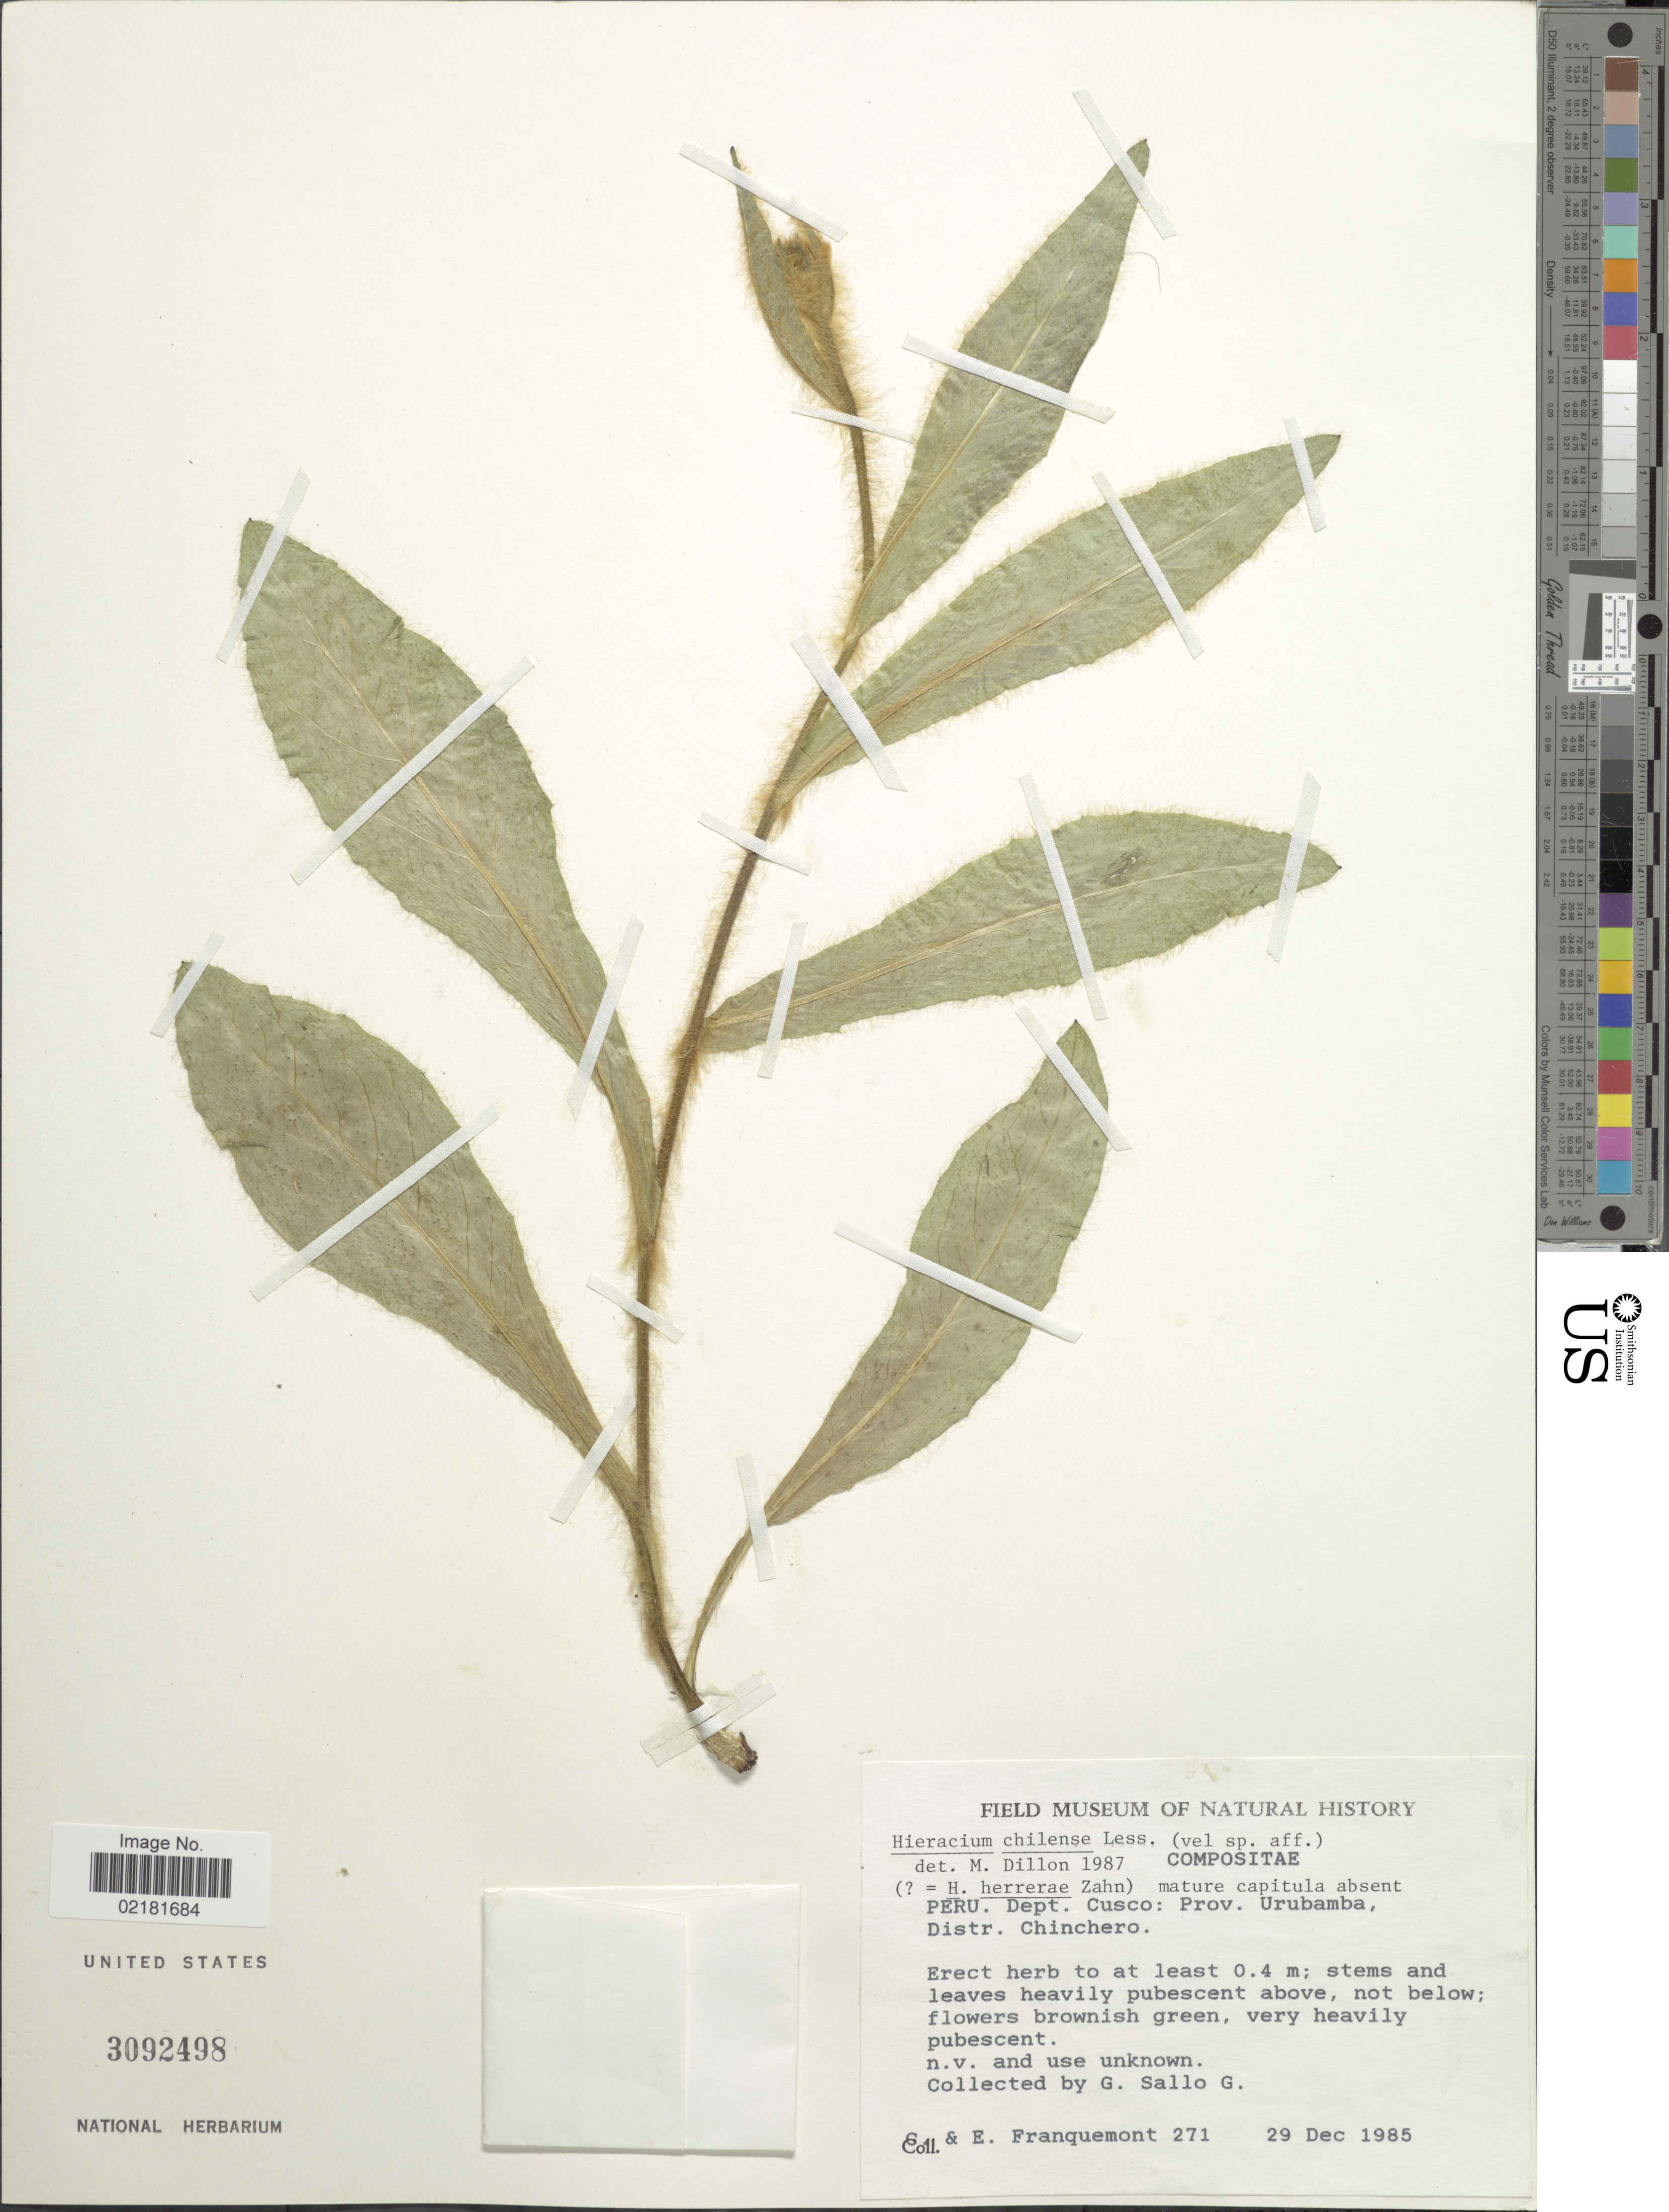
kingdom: Plantae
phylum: Tracheophyta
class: Magnoliopsida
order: Asterales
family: Asteraceae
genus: Hieracium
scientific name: Hieracium chilense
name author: Less.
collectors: G. Sallo G., C. Franquemont & E. Franquemont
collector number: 271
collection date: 1985-12-29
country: Peru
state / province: Cusco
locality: Prov. Urubamba, Distr. Chinchero.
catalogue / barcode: US 3092498